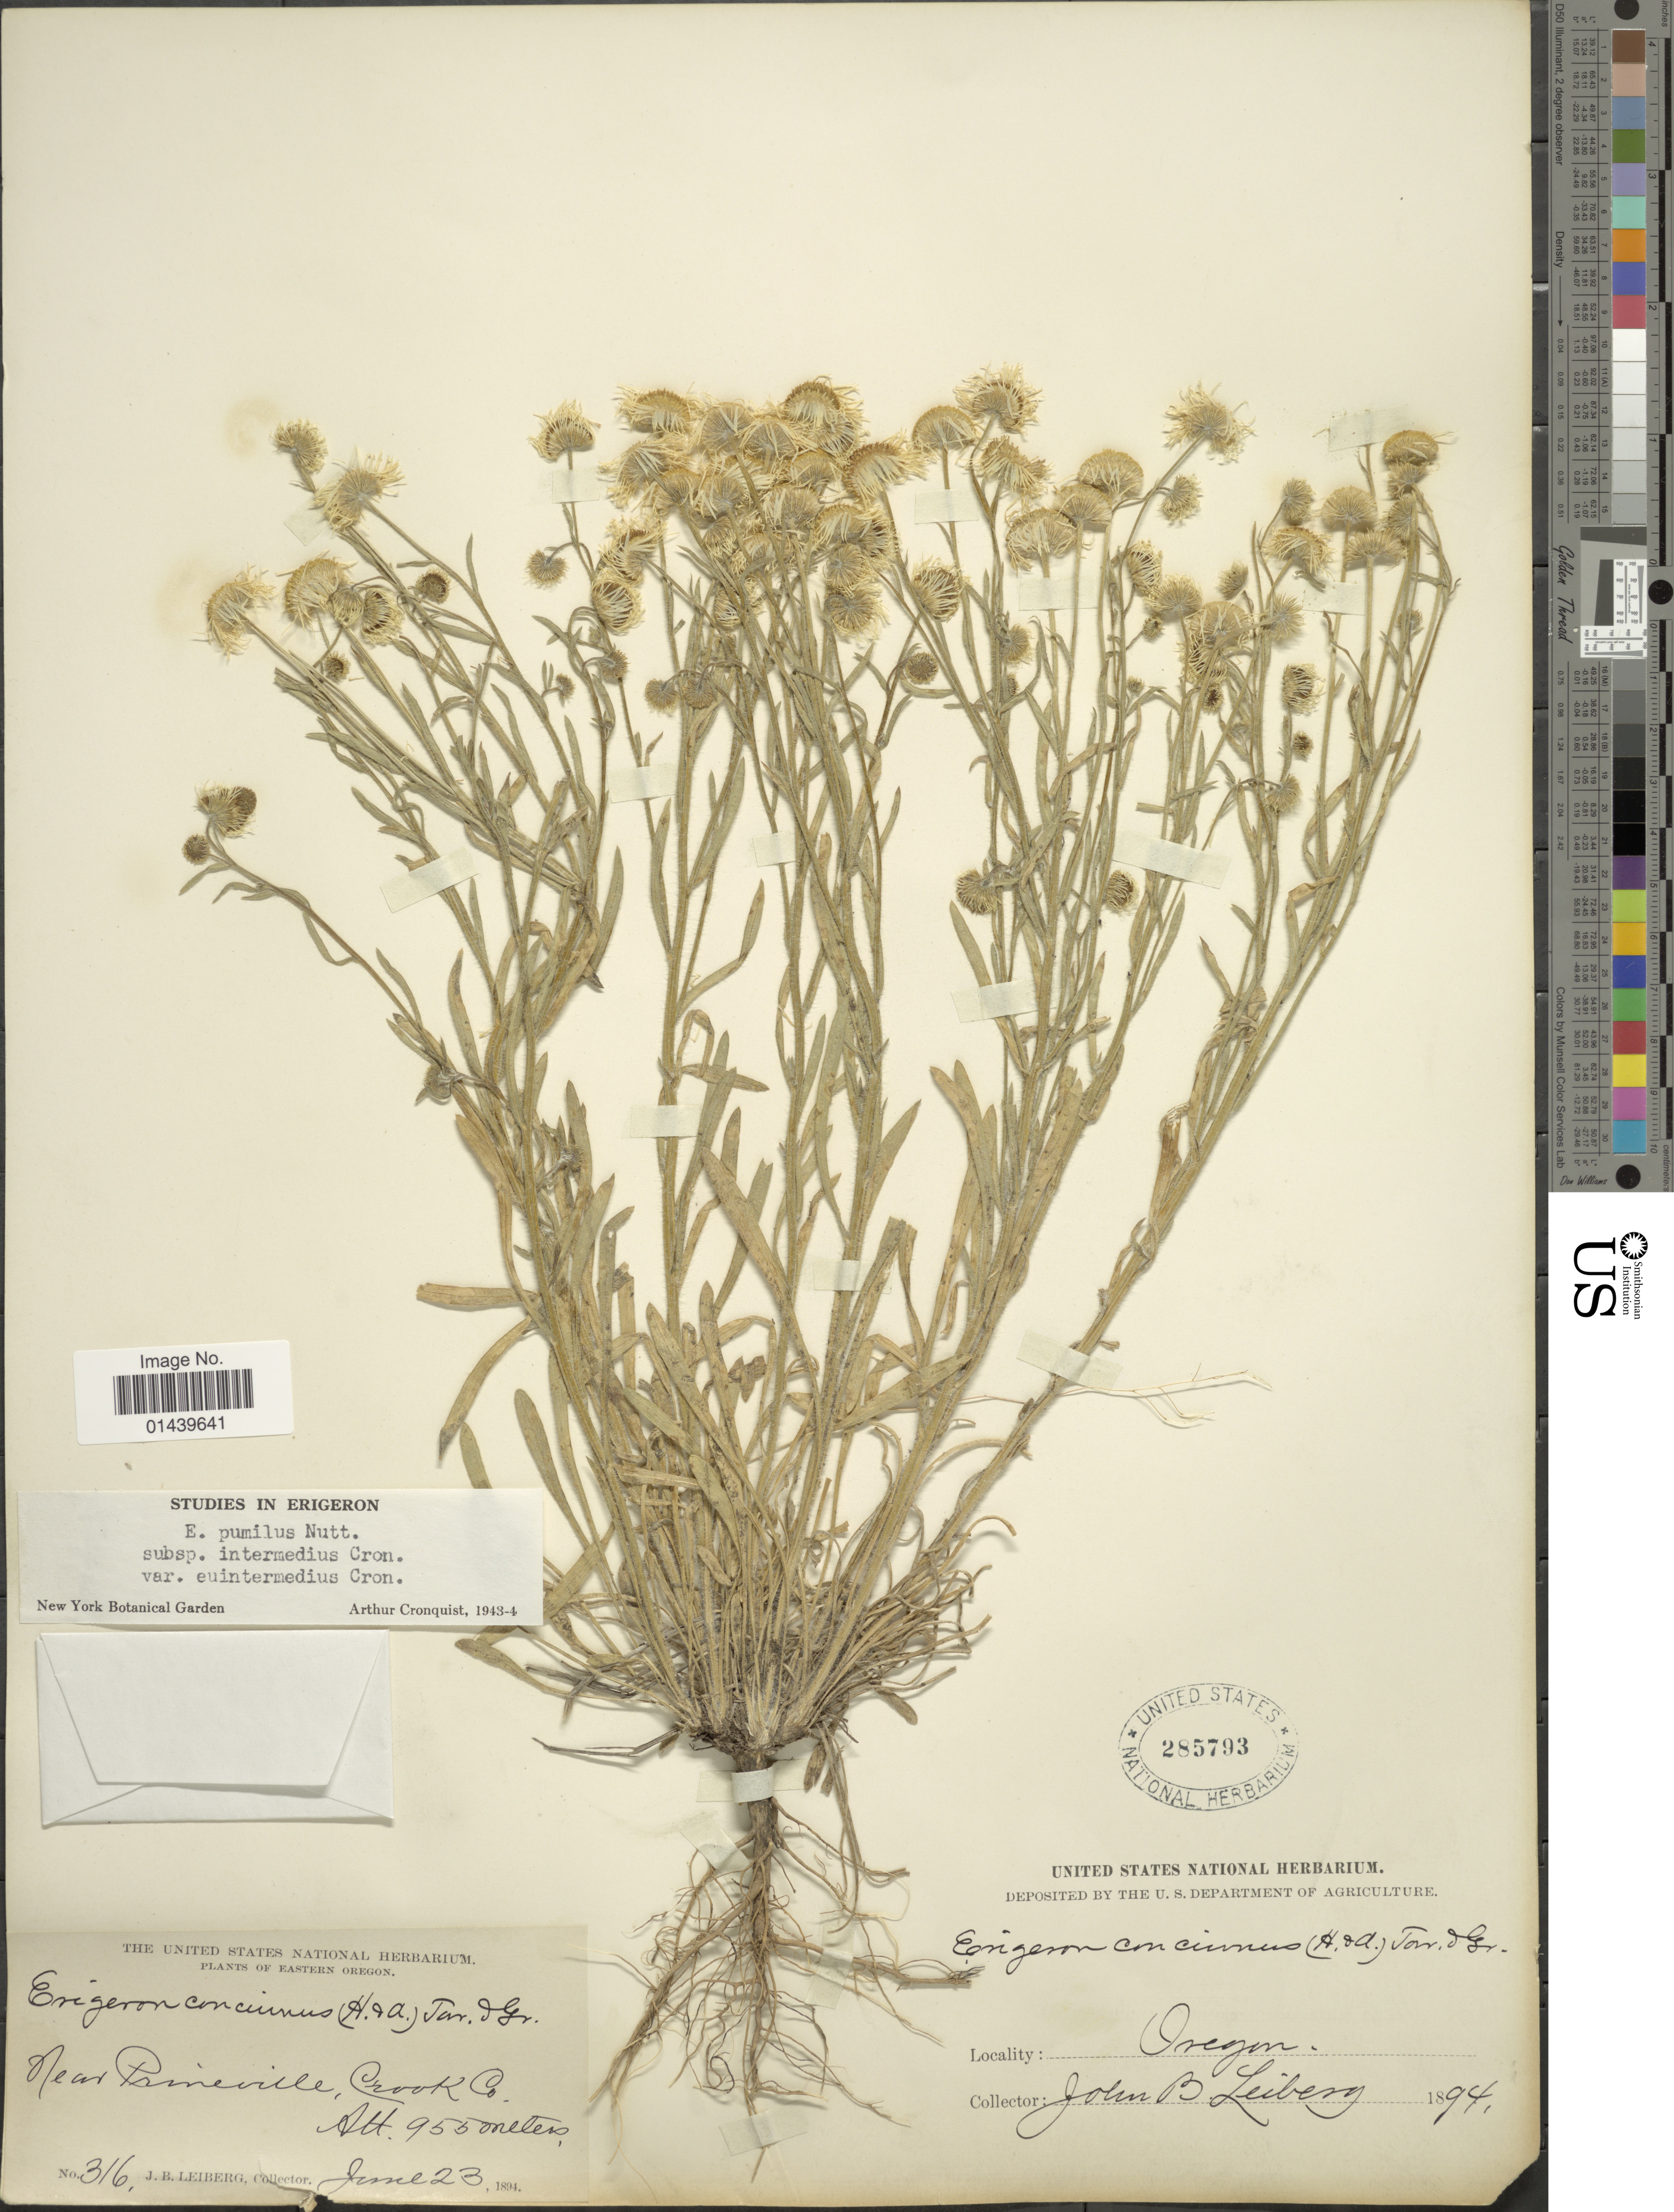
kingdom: Plantae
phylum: Tracheophyta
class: Magnoliopsida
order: Asterales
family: Asteraceae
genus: Erigeron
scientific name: Erigeron pumilus subsp. intermedius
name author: Cronq.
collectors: J. B. Leiberg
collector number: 316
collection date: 1894-06-23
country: United States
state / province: Oregon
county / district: Crook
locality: Near Prineville, Crook Co.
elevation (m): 955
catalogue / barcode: US 285793